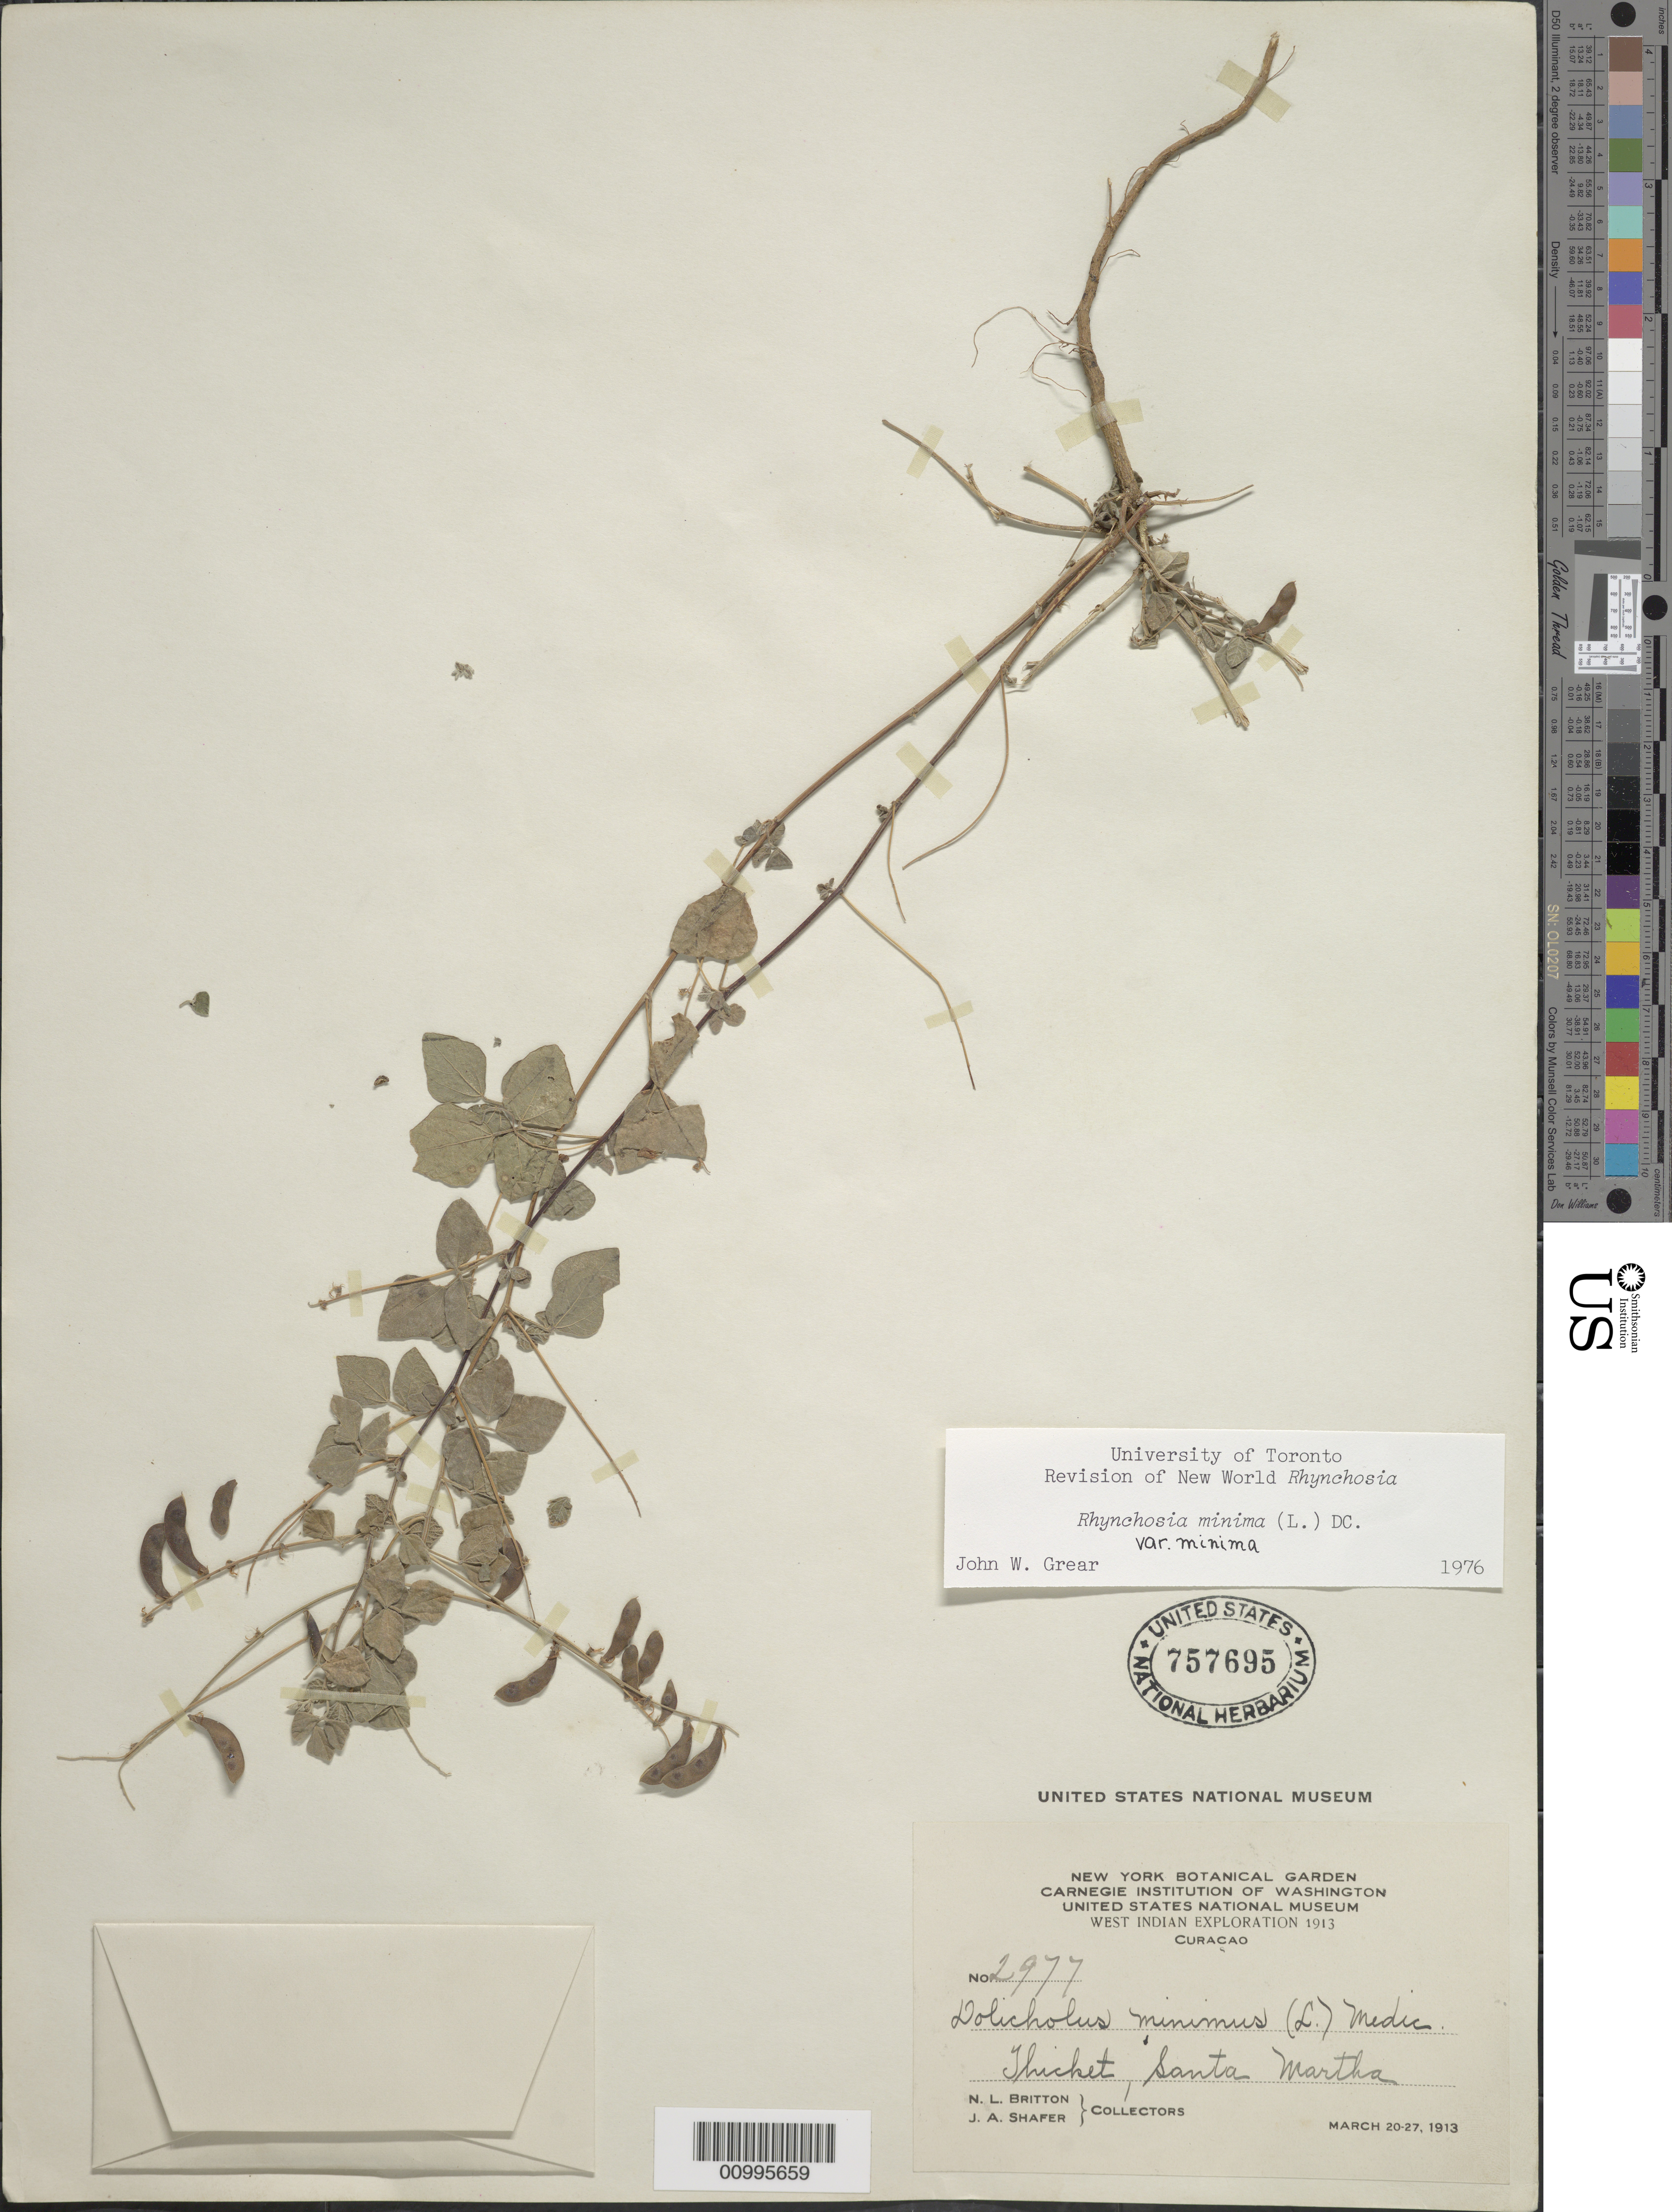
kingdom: Plantae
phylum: Tracheophyta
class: Magnoliopsida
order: Fabales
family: Fabaceae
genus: Rhynchosia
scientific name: Rhynchosia minima var. minima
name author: (L.) DC.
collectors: N. Britton & J. A. Shafer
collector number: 2977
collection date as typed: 20 Mar 1913 to 27 Mar 1913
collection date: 1913-03-20/1913-03-27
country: Curaçao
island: Curaçao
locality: Thicket, Santa Martha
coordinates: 0 N, 0 E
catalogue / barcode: US 757695